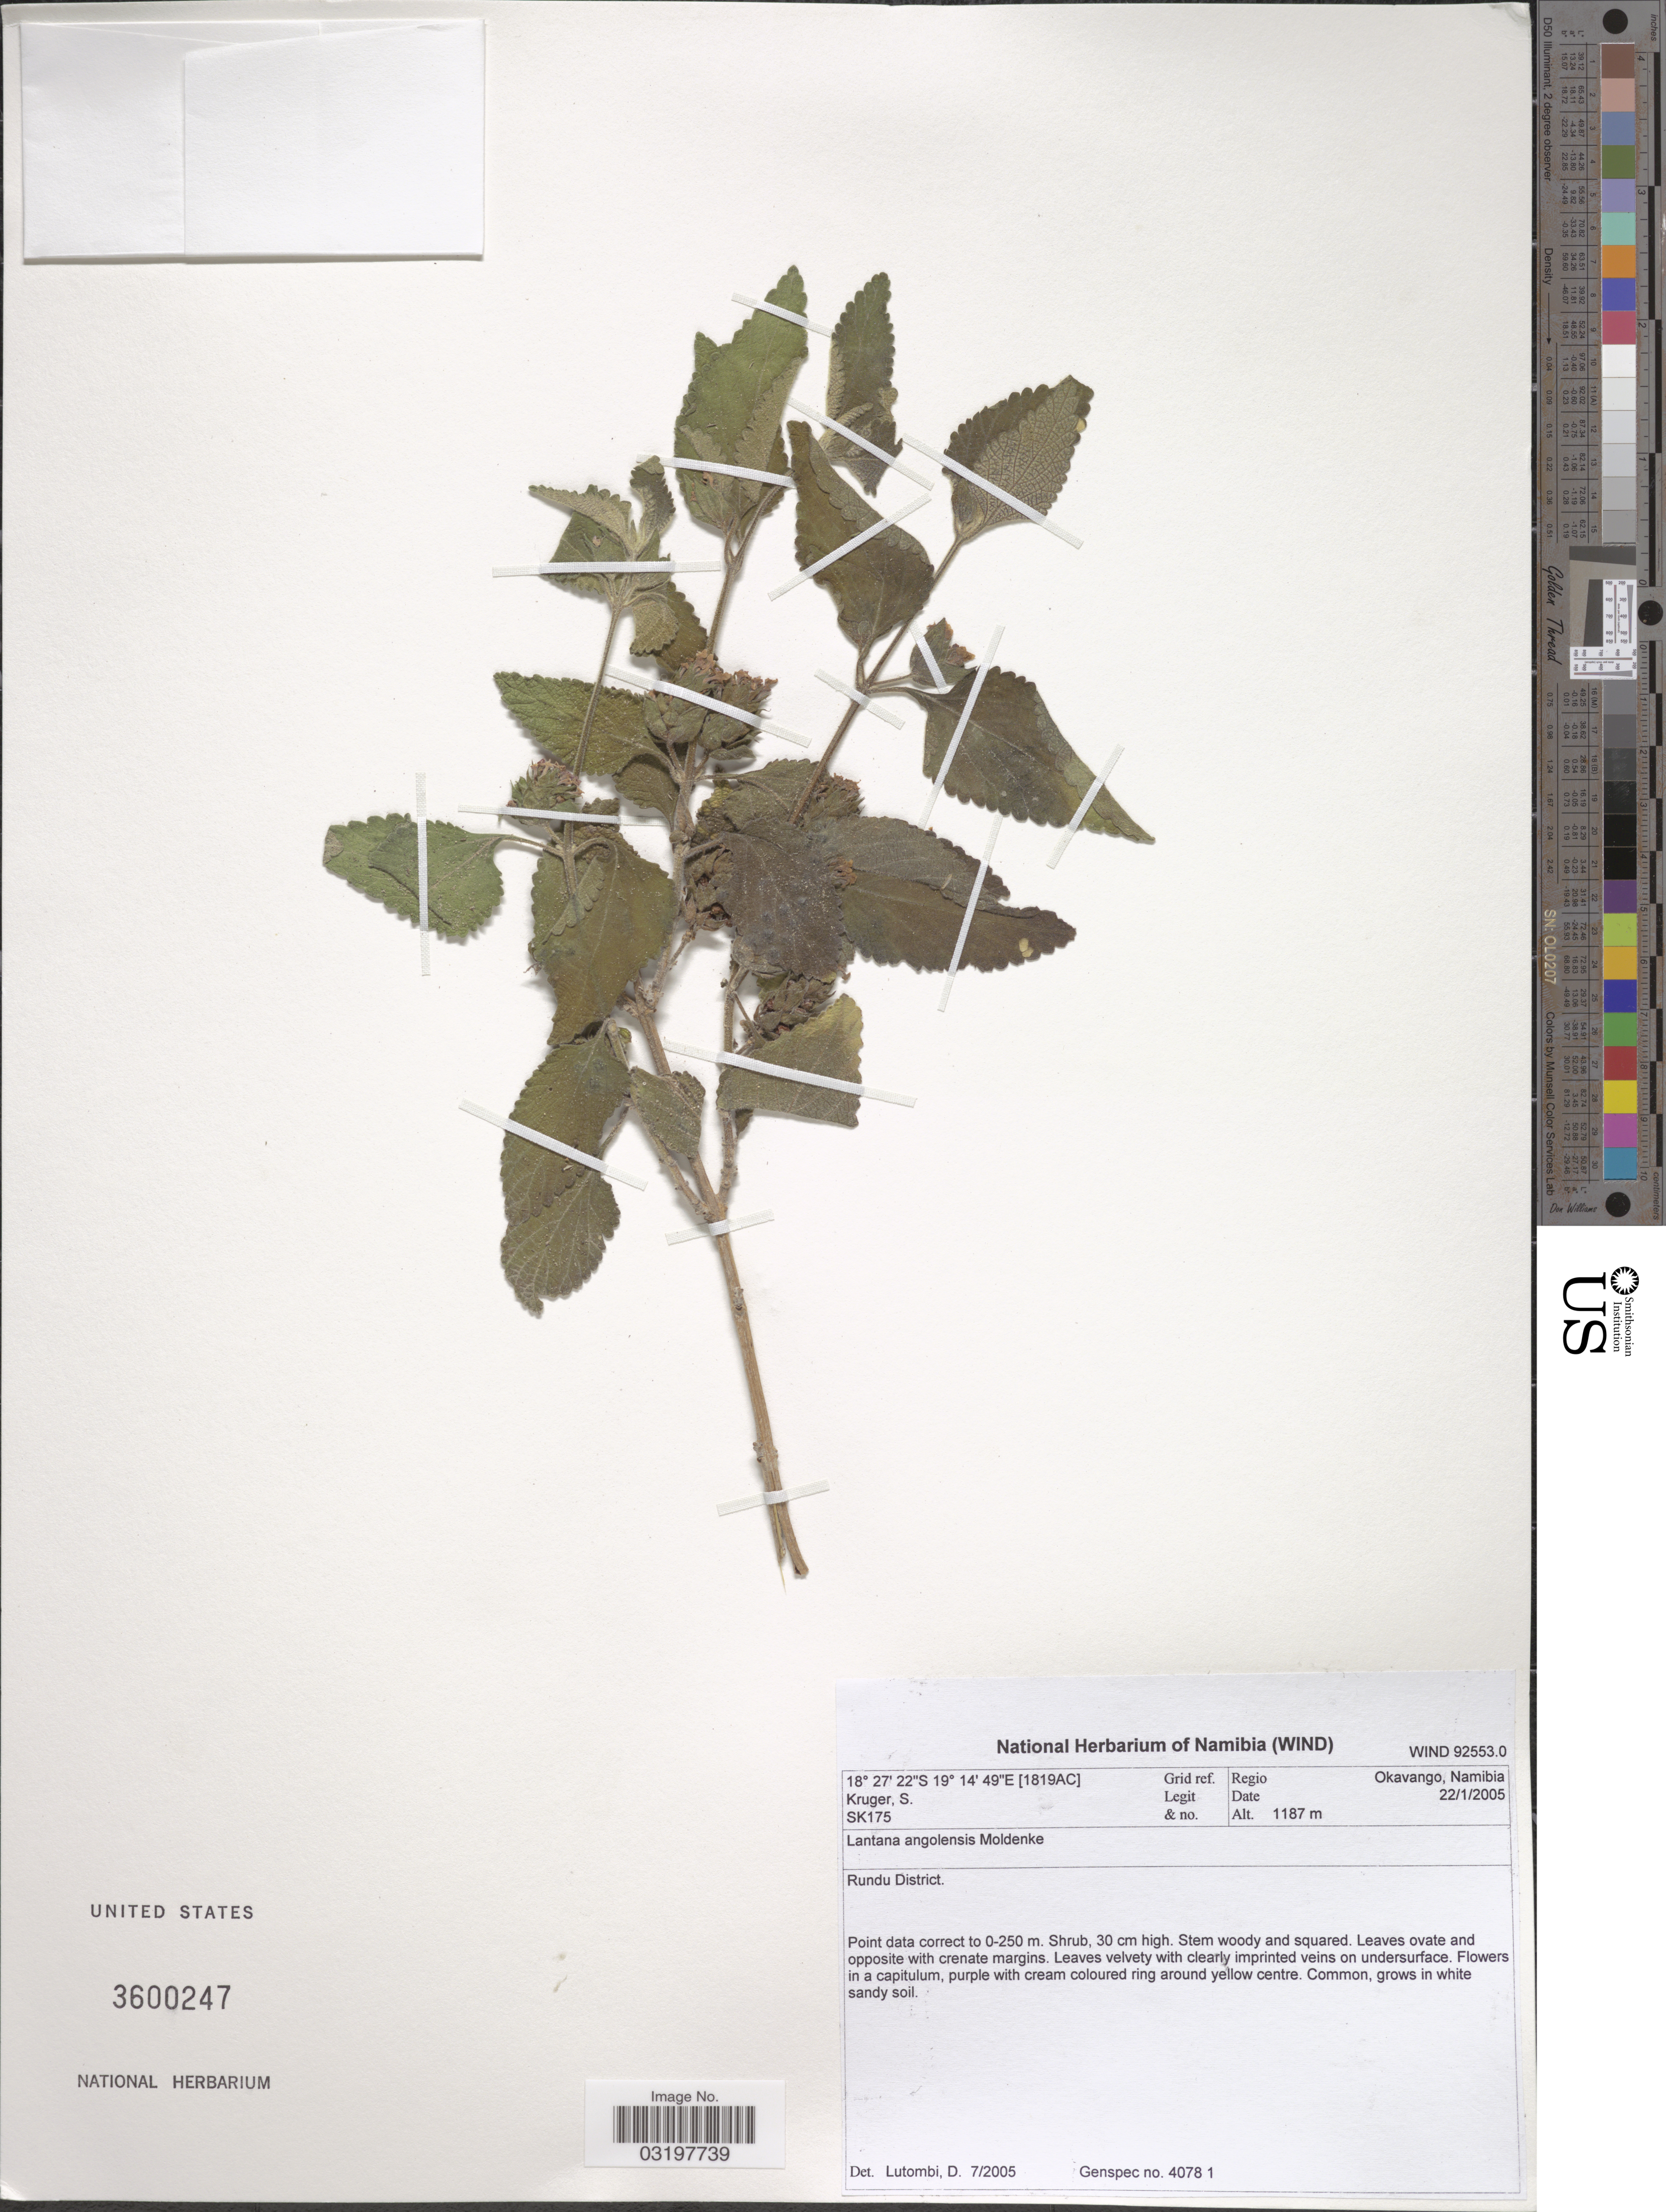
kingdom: Plantae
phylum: Tracheophyta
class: Magnoliopsida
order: Lamiales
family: Verbenaceae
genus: Lantana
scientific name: Lantana angolensis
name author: Moldenke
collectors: S. Kruger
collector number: SK175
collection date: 2005-01-22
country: Namibia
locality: [1819AC] Grid ref., Regio Okavango, Namibia, Rundu District.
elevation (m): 1187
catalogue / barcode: US 3600247